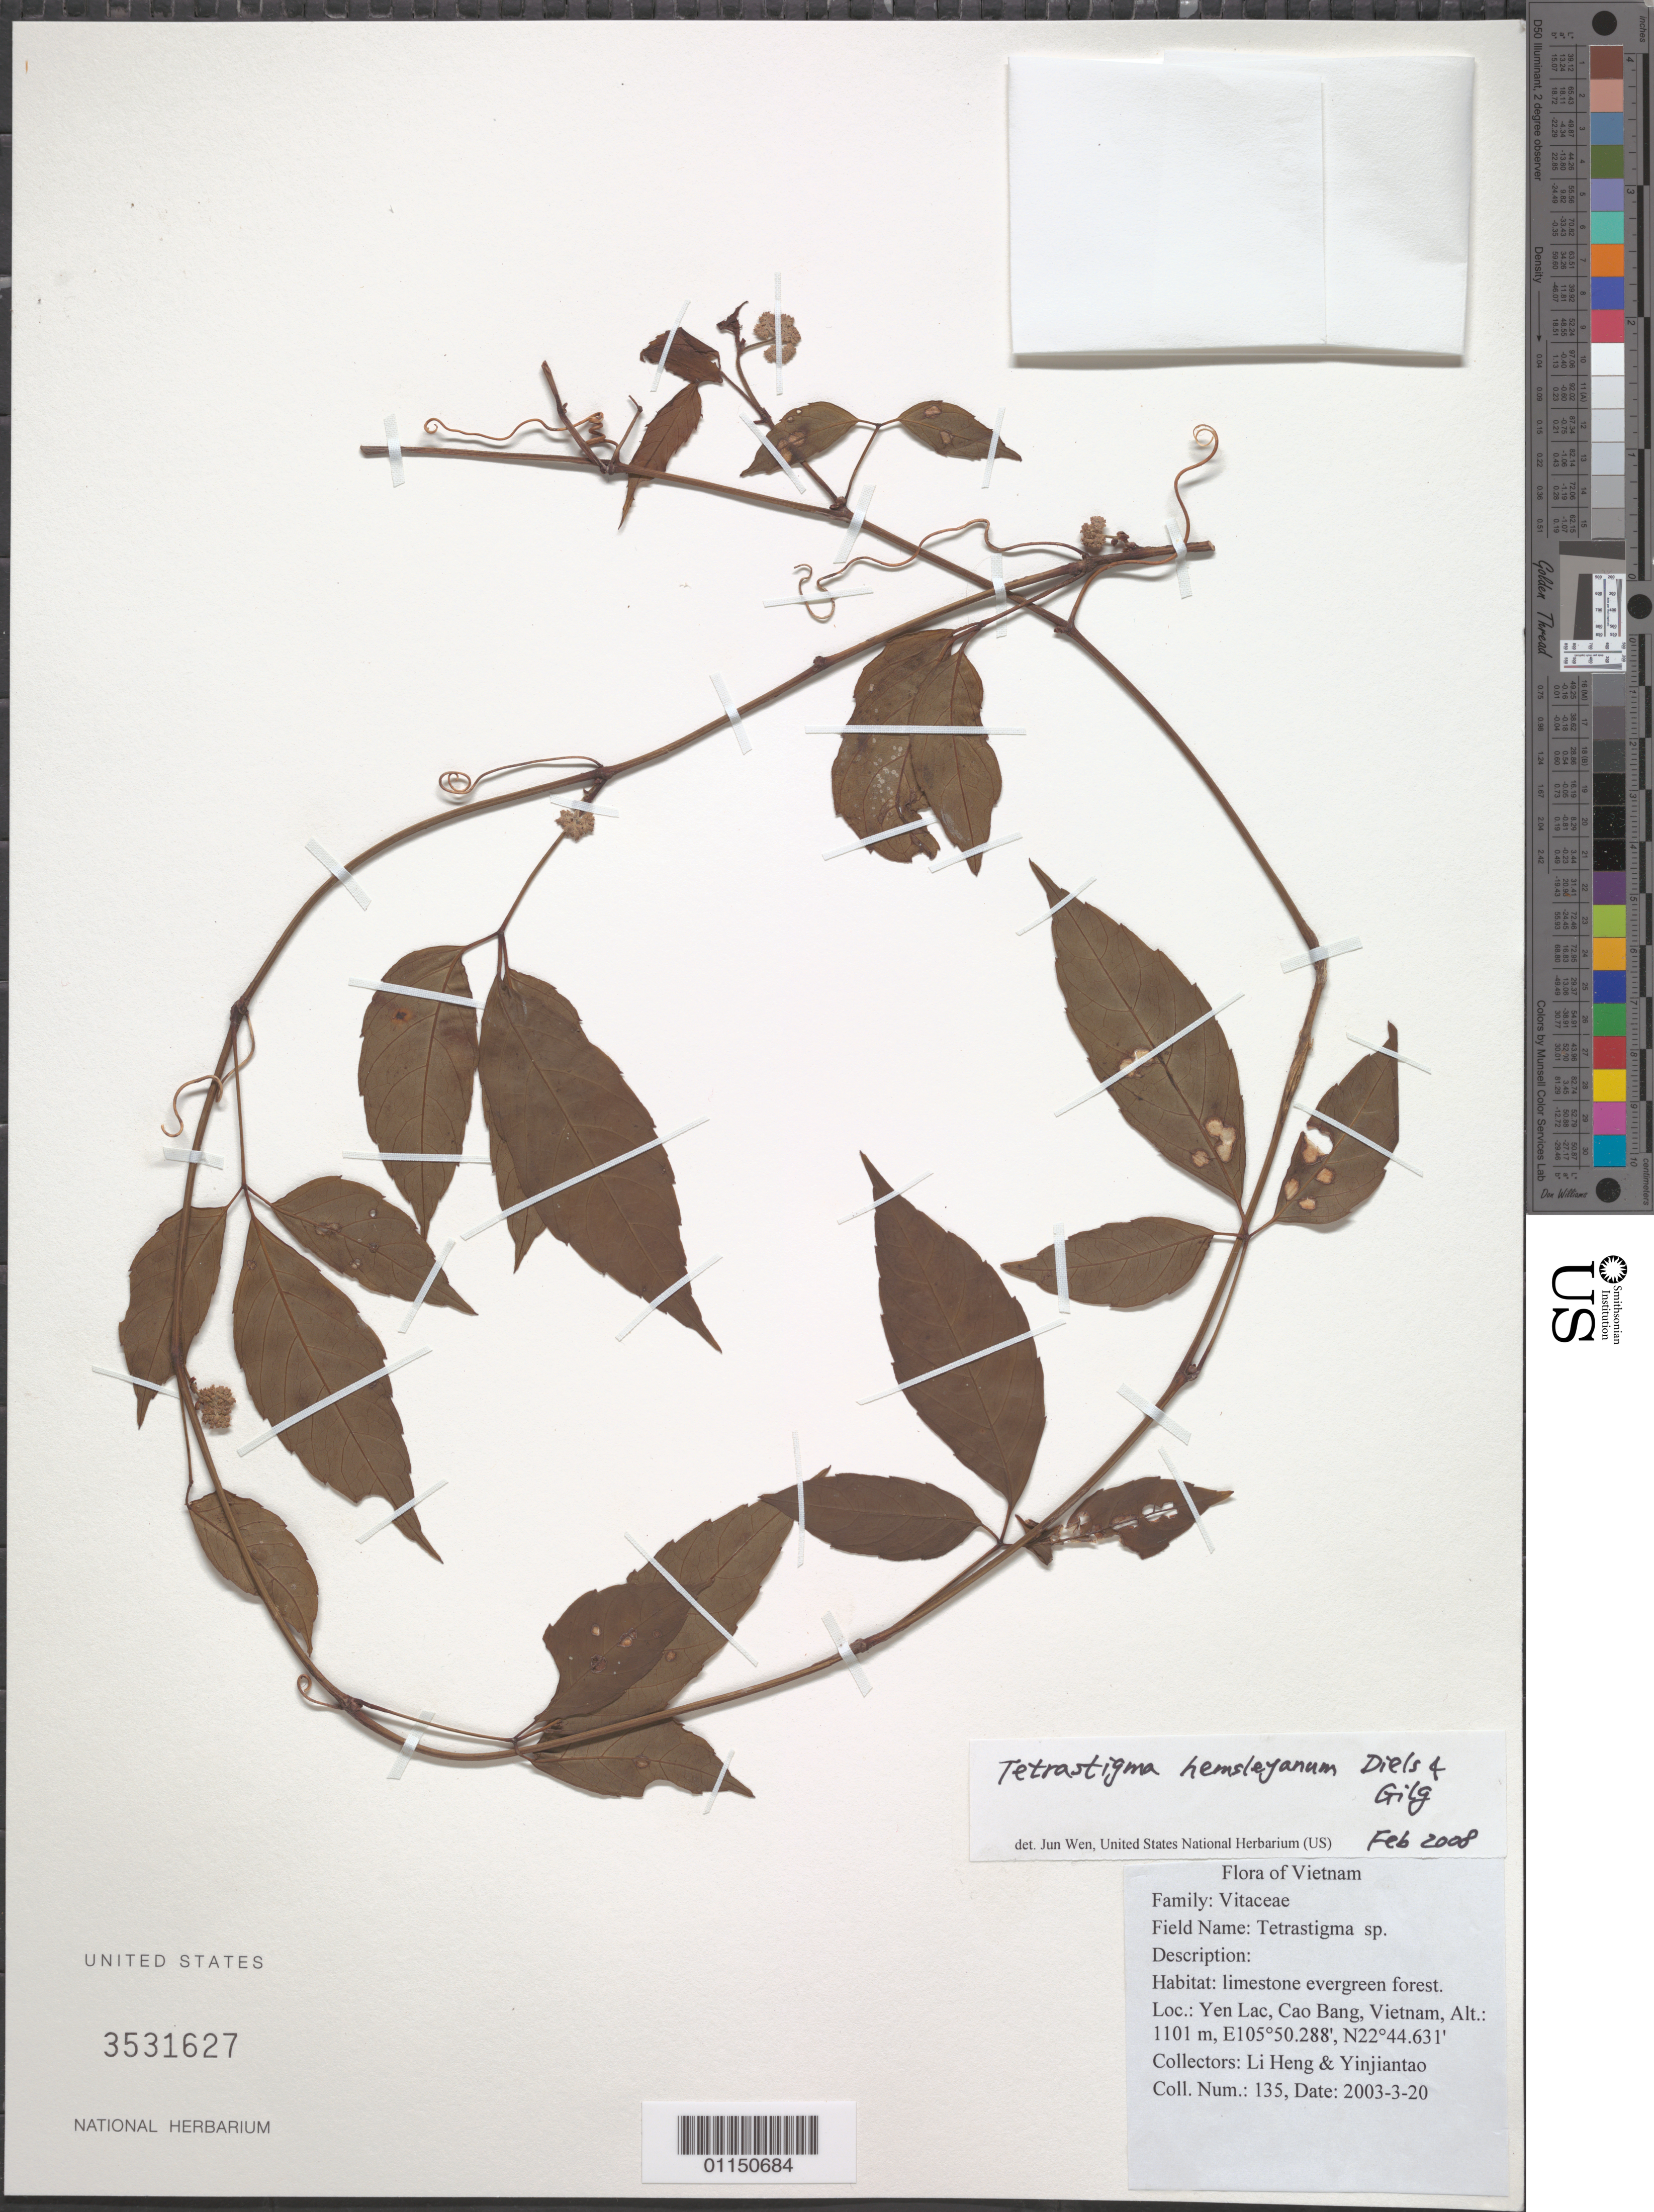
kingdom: Plantae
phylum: Tracheophyta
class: Magnoliopsida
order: Vitales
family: Vitaceae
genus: Tetrastigma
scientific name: Tetrastigma hemsleyanum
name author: Diels & Gilg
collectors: L. Heng & J. T. Yin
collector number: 135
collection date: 2003-03-20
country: Vietnam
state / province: Cao Bang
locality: Yen Lac.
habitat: Limestone evergreen forest.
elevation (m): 1101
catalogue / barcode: US 3531627